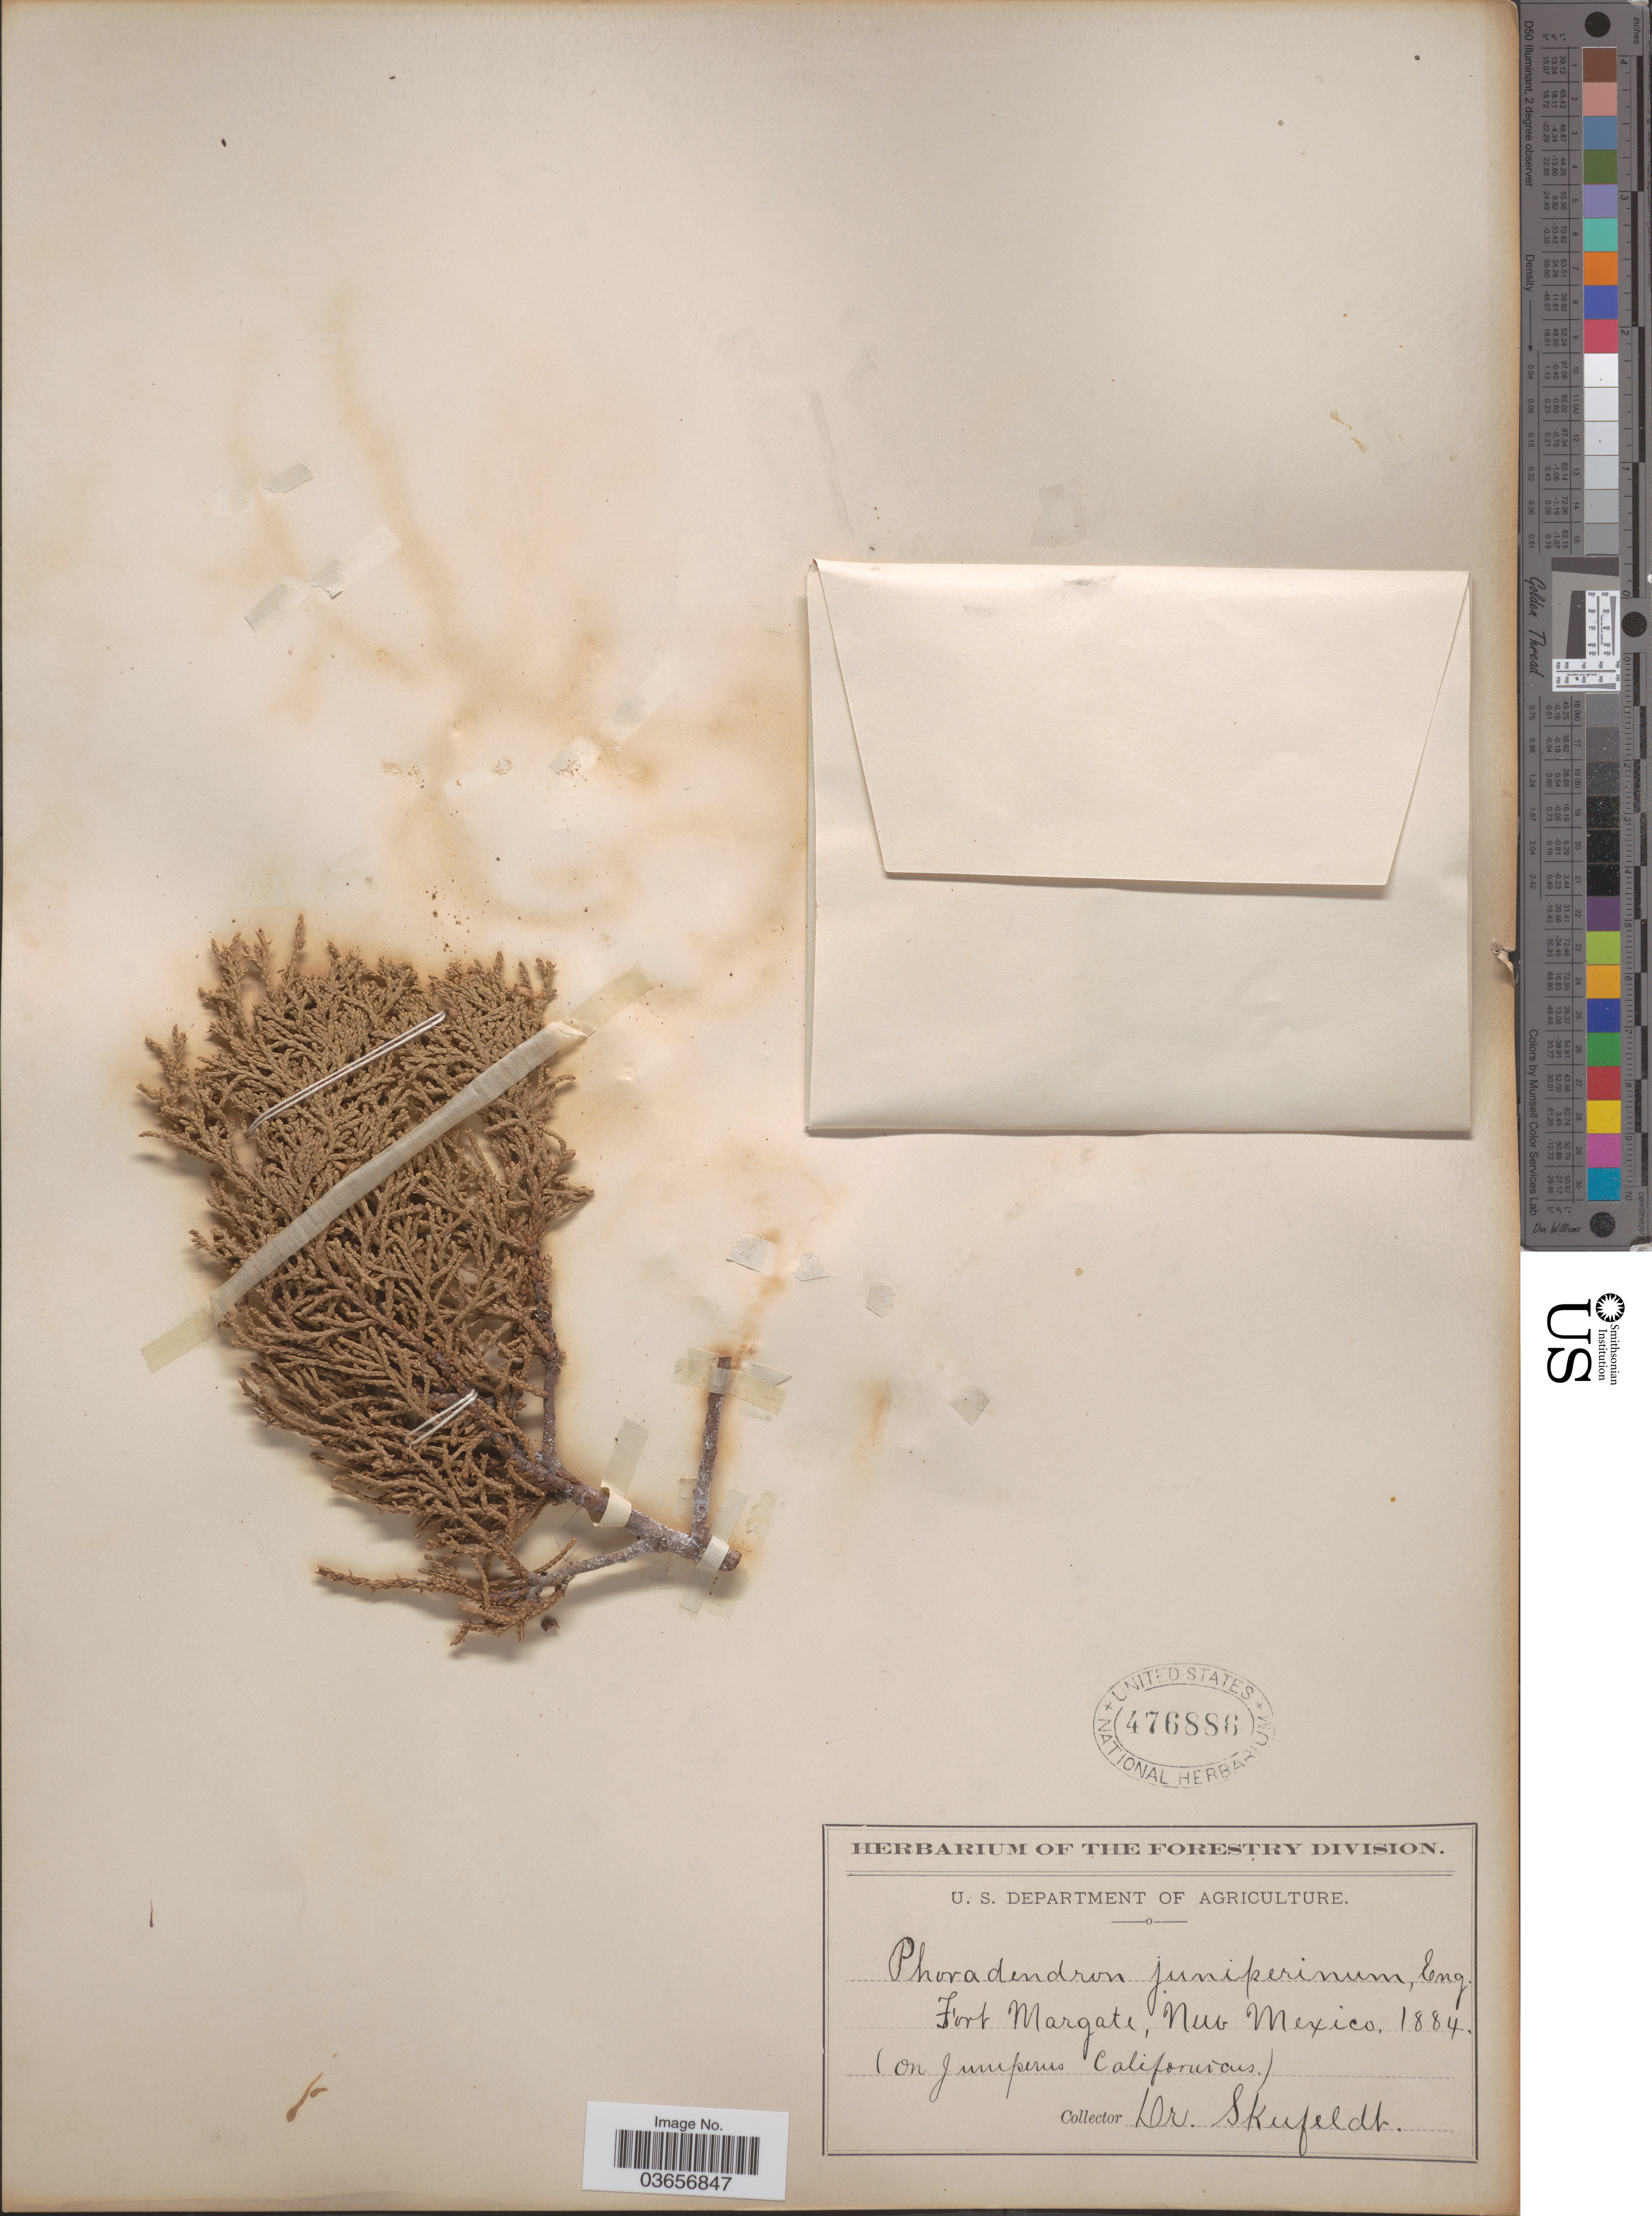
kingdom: Plantae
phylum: Tracheophyta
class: Magnoliopsida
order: Santalales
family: Viscaceae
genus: Phoradendron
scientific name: Phoradendron juniperinum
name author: Engelm. ex A. Gray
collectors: Skufeldt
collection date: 1884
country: United States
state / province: New Mexico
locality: Fort Margate.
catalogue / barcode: US 476886